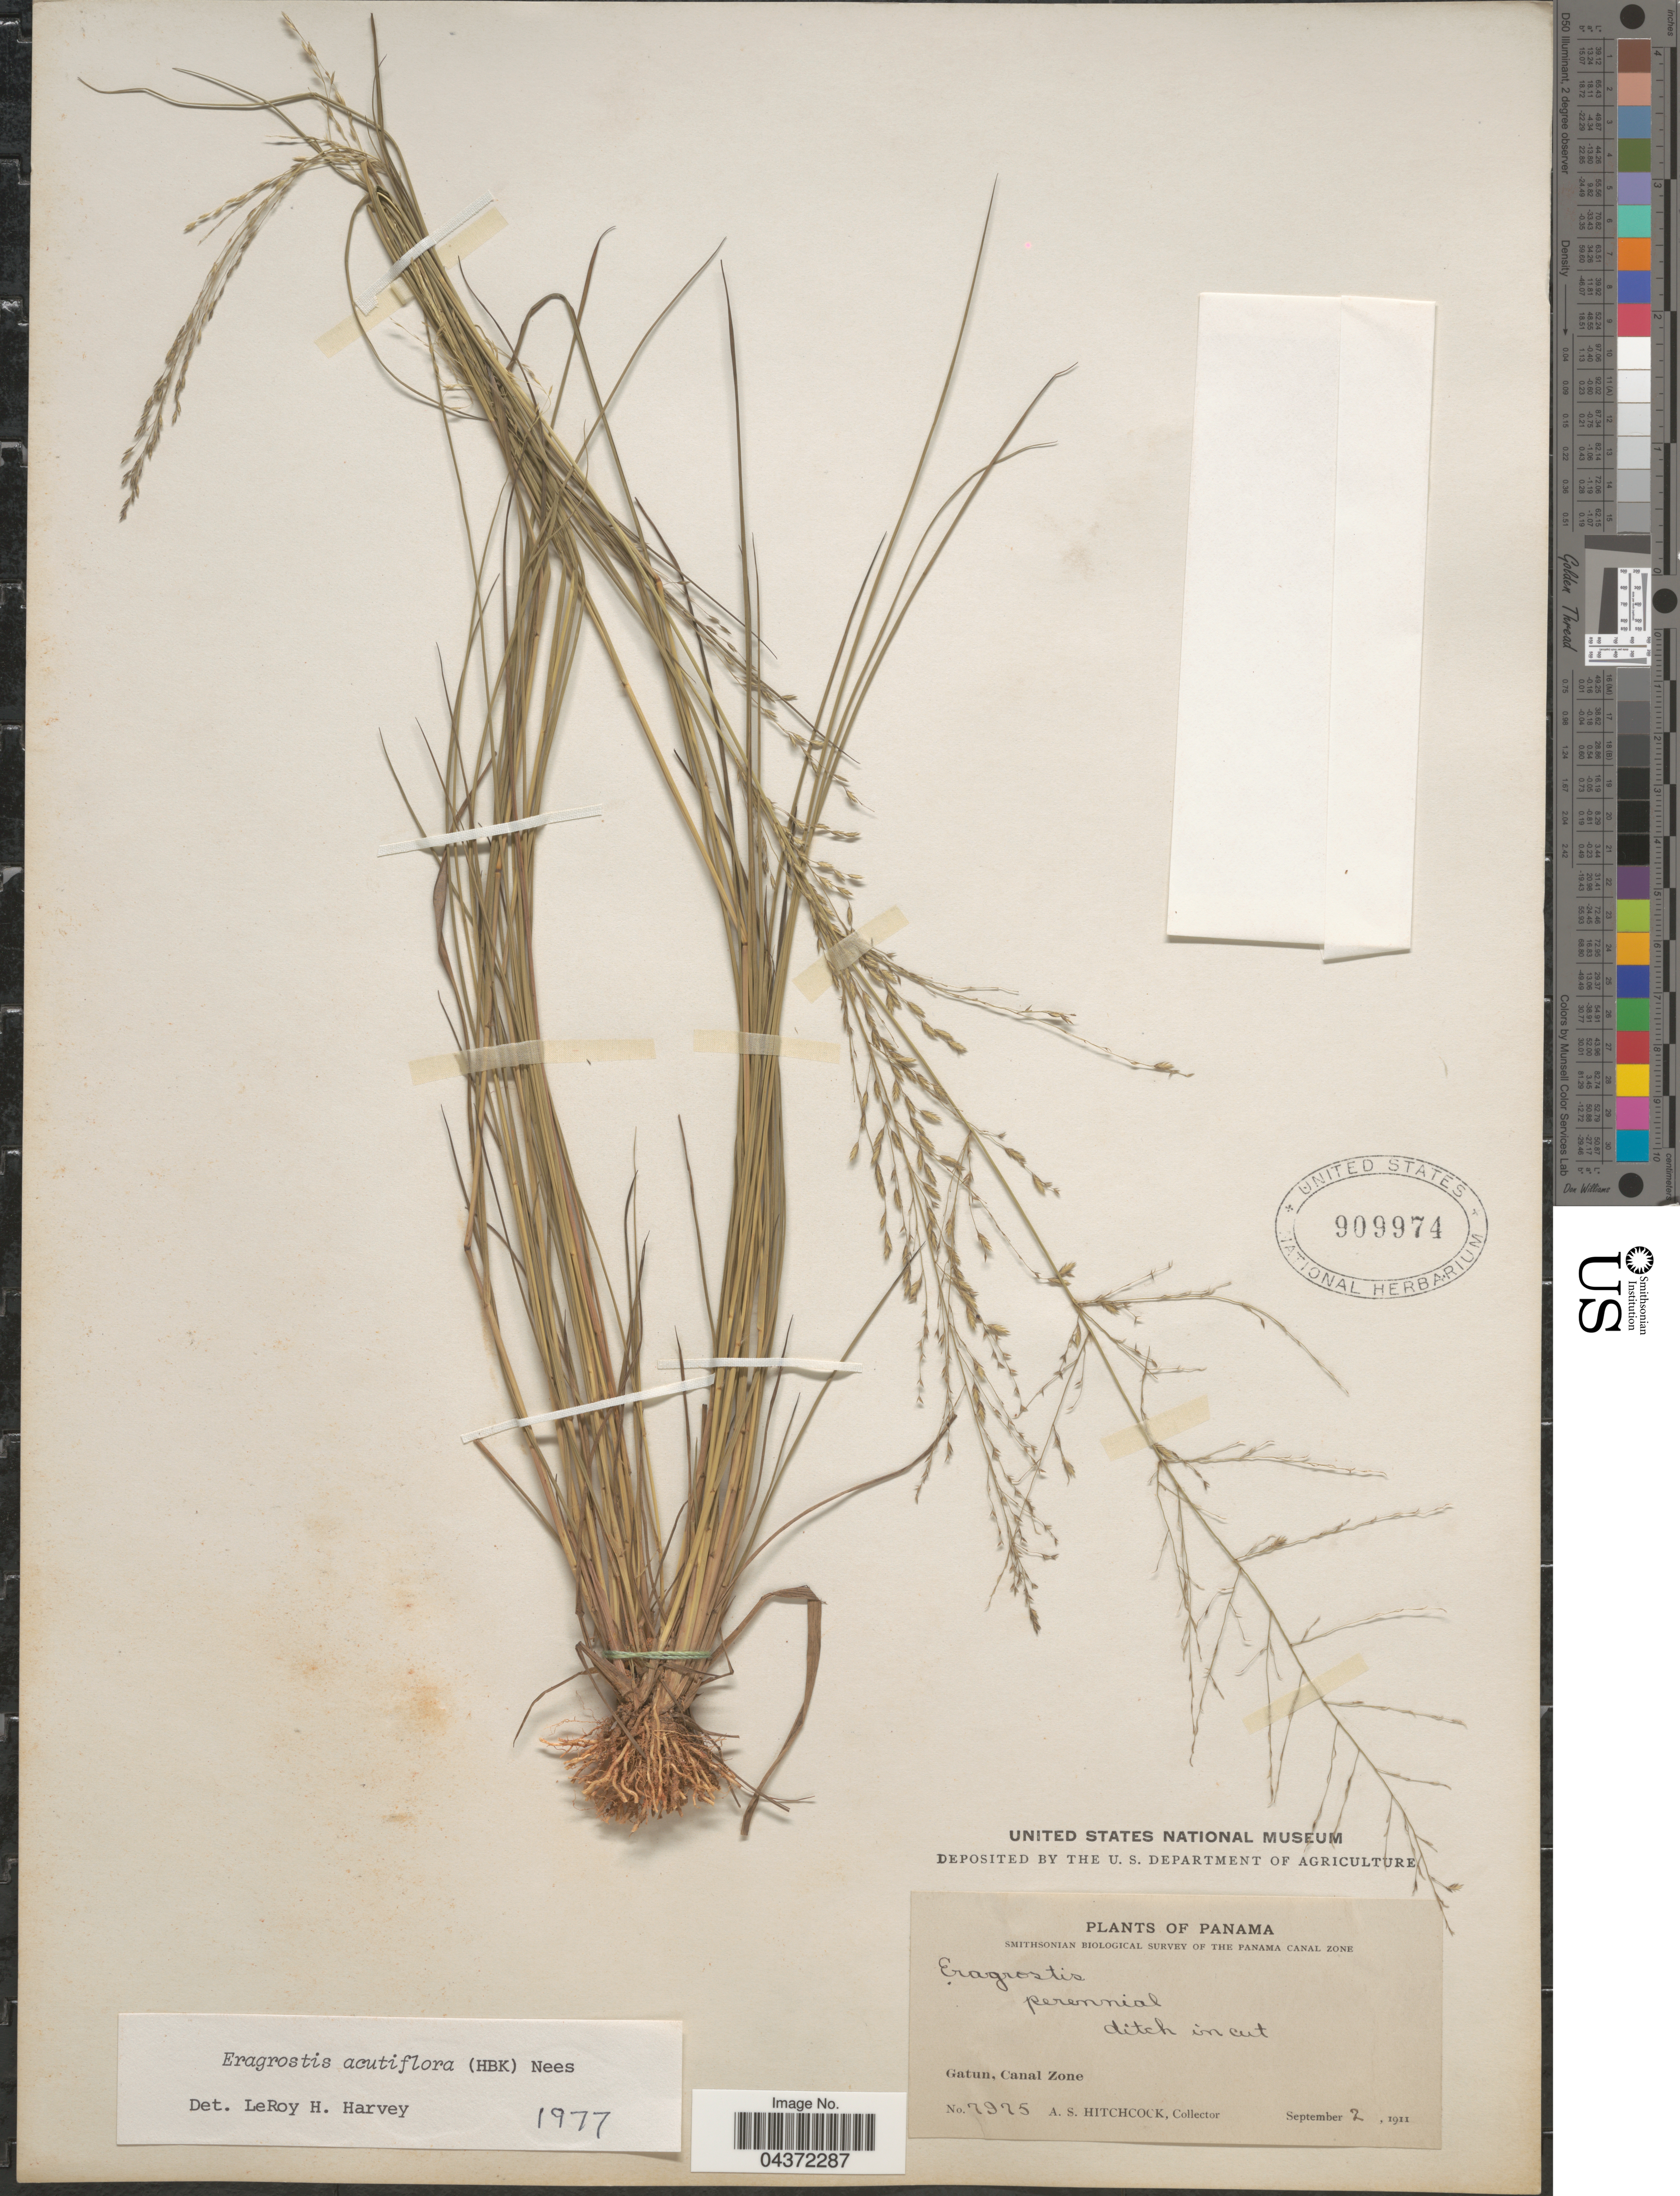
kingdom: Plantae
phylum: Tracheophyta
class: Liliopsida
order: Poales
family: Poaceae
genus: Eragrostis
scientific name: Eragrostis acutiflora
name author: (Kunth) Nees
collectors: A. S. Hitchcock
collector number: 7975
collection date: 1911-09-02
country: Panama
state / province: Colón / Panamá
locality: Smithsonian Biological Survey of the Panama Canal Zone. Gatun, Canal Zone.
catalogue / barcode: US 909974